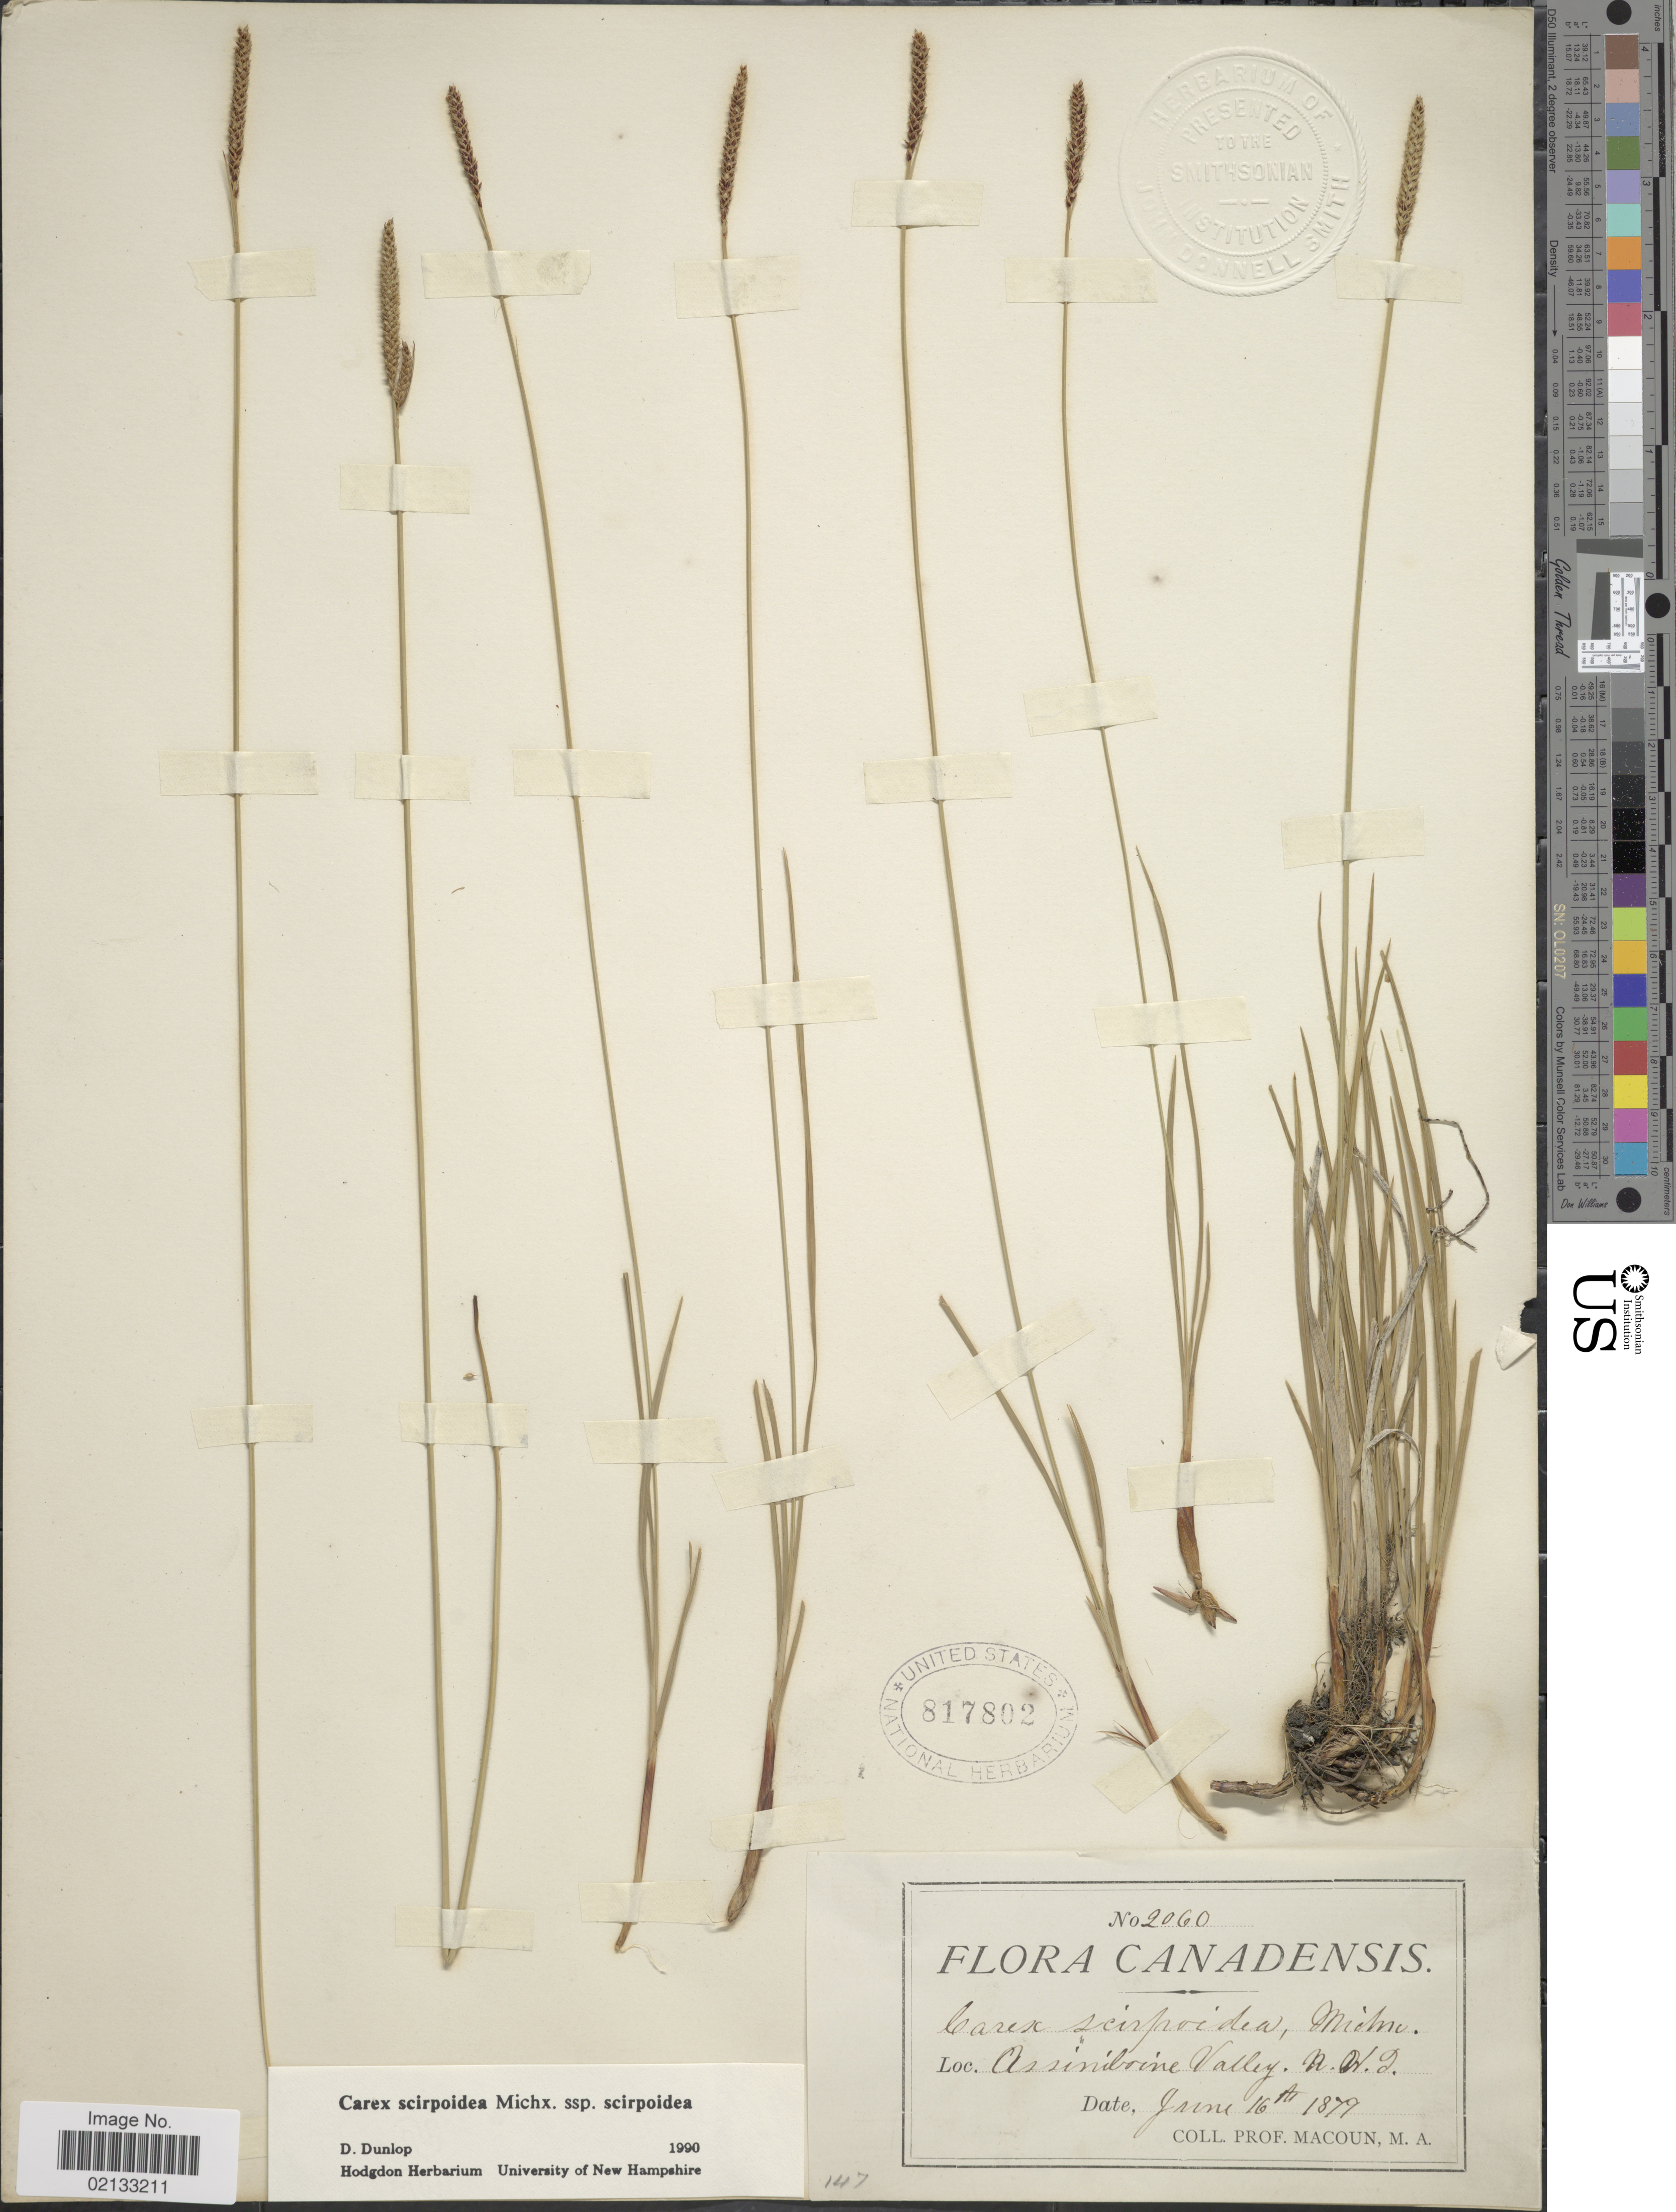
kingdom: Plantae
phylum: Tracheophyta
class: Liliopsida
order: Poales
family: Cyperaceae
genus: Carex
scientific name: Carex scirpoidea subsp. scirpoidea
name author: Michx.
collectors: -- Macoun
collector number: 2060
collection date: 1879-06-16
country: Canada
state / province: Northwest Territories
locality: Assiniboine Valley. N.W.T.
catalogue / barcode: US 817802